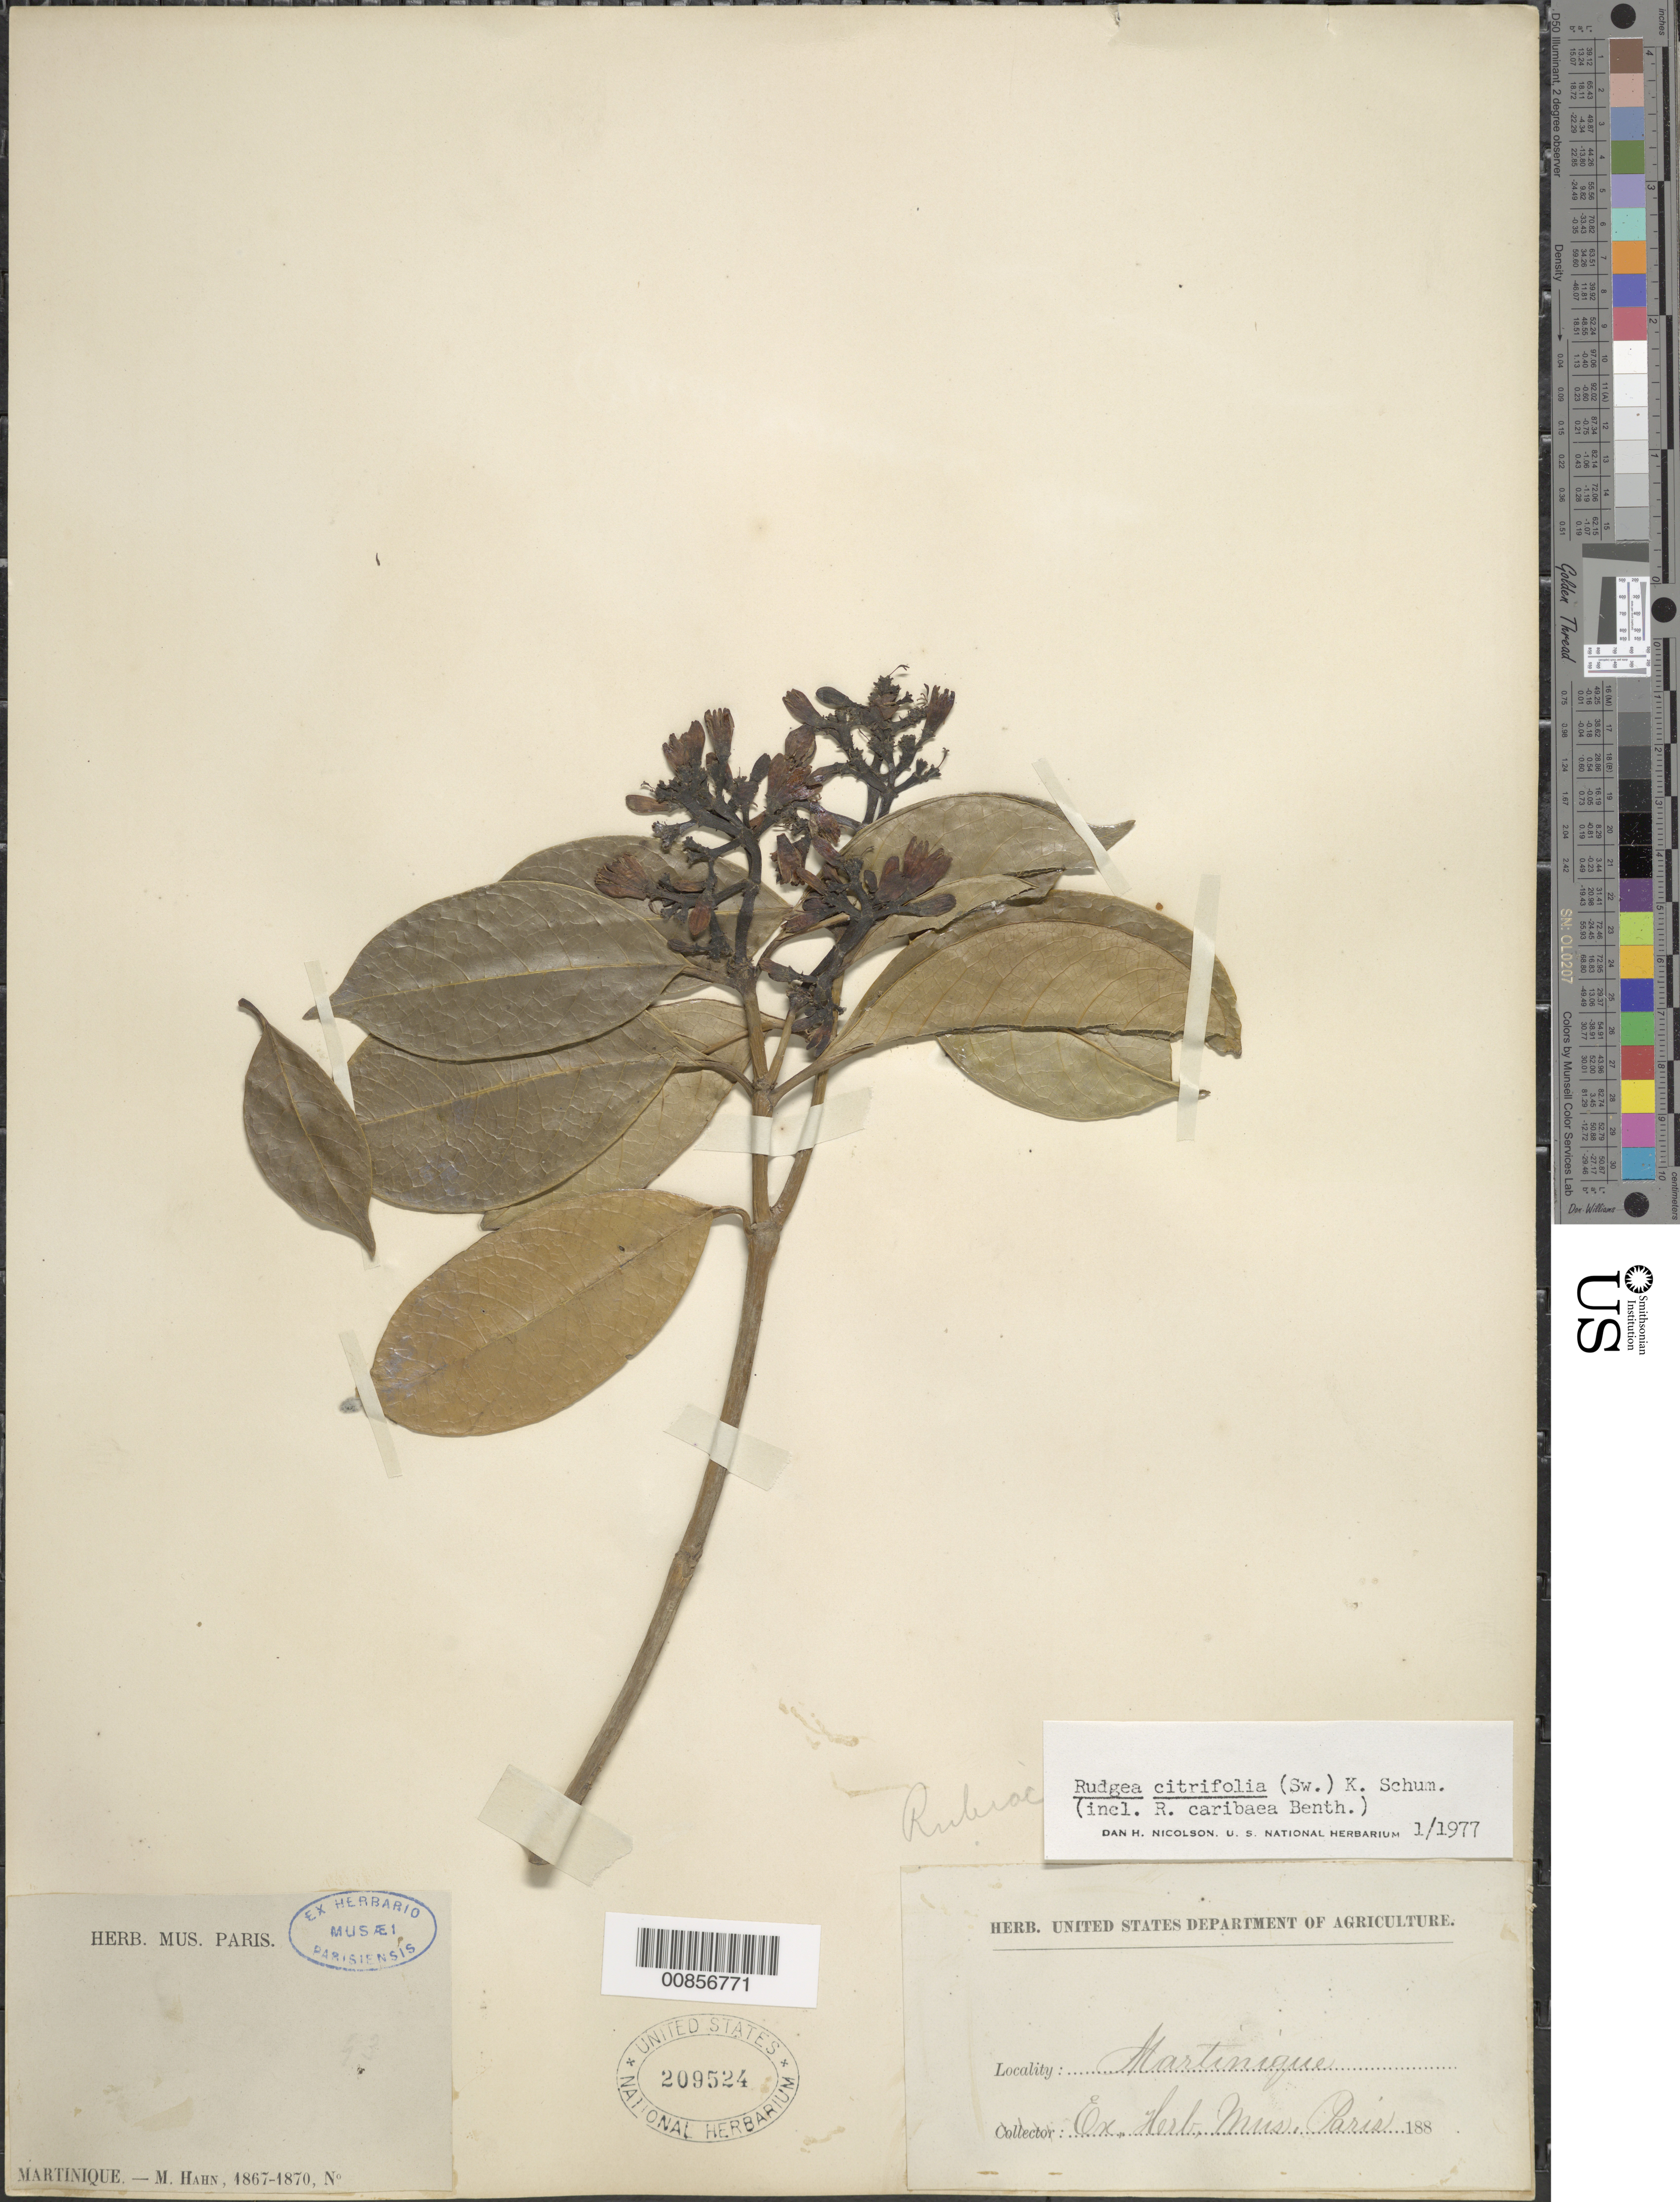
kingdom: Plantae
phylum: Tracheophyta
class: Magnoliopsida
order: Gentianales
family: Rubiaceae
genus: Rudgea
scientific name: Rudgea citrifolia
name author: (Sw.) K. Schum.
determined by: Nicolson, Dan H.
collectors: M. Hahn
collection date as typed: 188-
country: Martinique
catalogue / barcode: US 209524